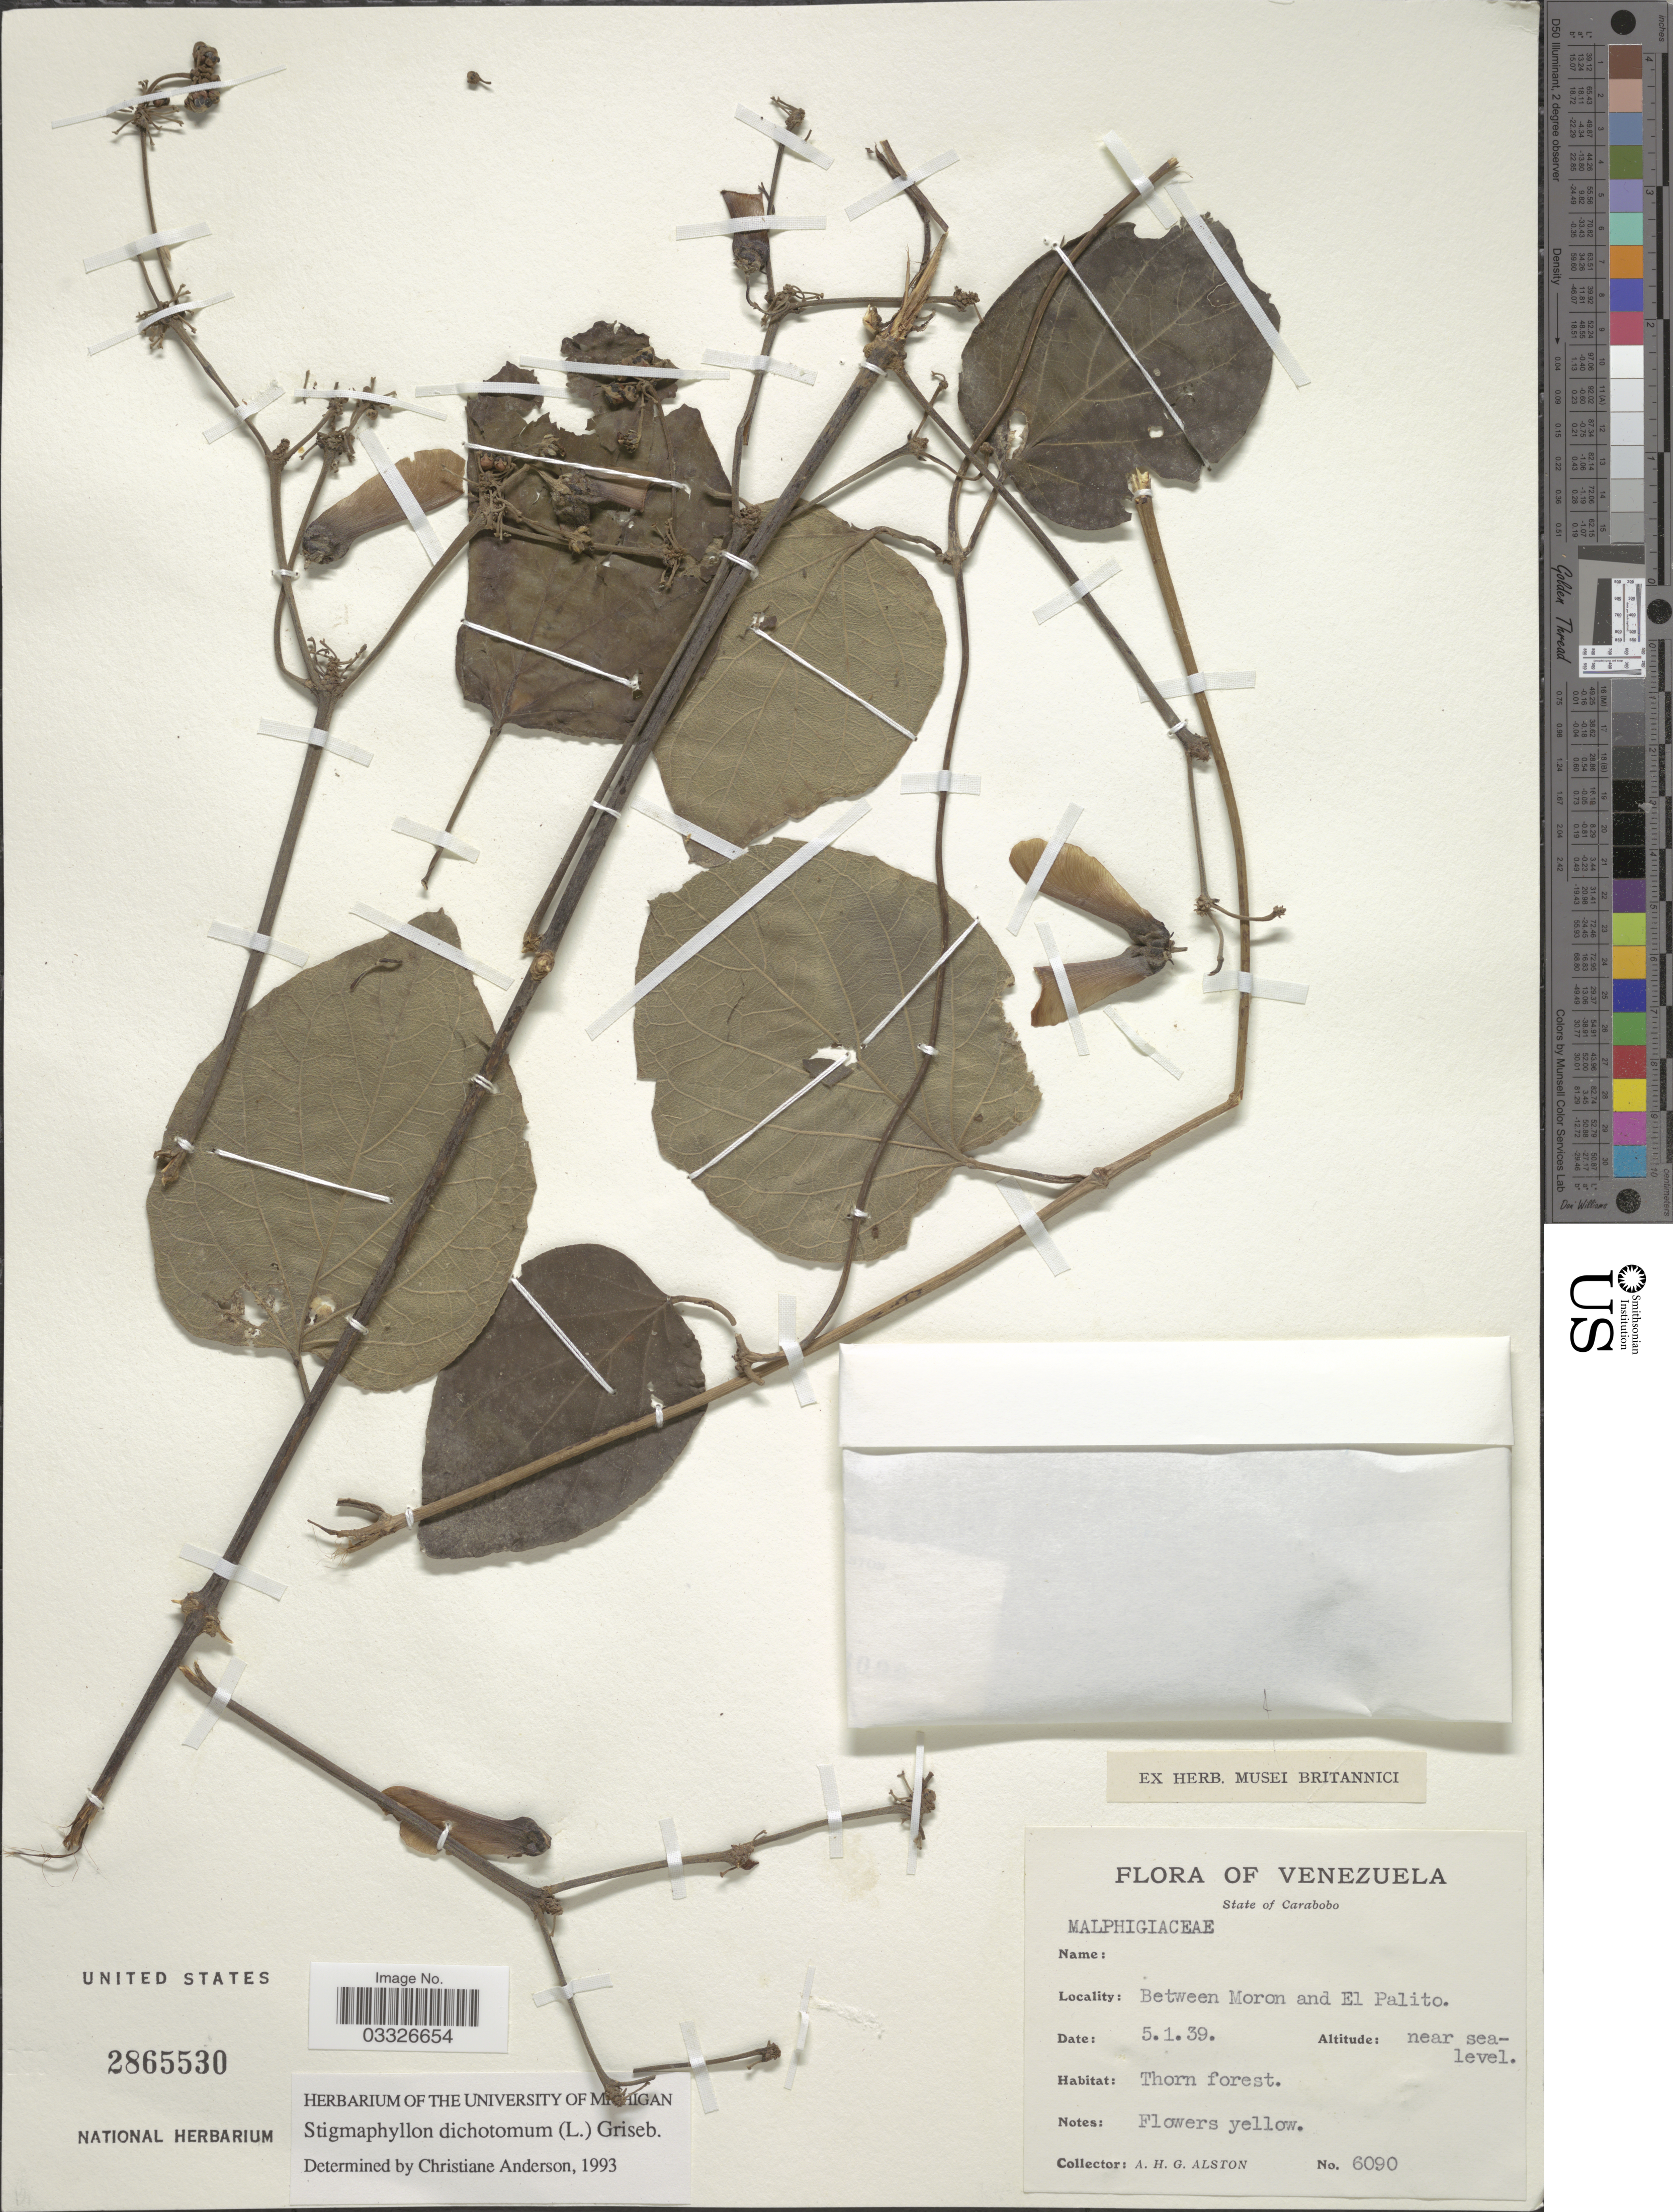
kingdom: Plantae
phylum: Tracheophyta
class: Magnoliopsida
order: Malpighiales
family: Malpighiaceae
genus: Stigmaphyllon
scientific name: Stigmaphyllon dichotomum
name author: Griseb.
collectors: A. H. Alston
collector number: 6090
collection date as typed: Transcribed d/m/y: 5/1/39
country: Venezuela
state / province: Carabobo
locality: Between Moron and El Palito.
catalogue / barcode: US 2865530